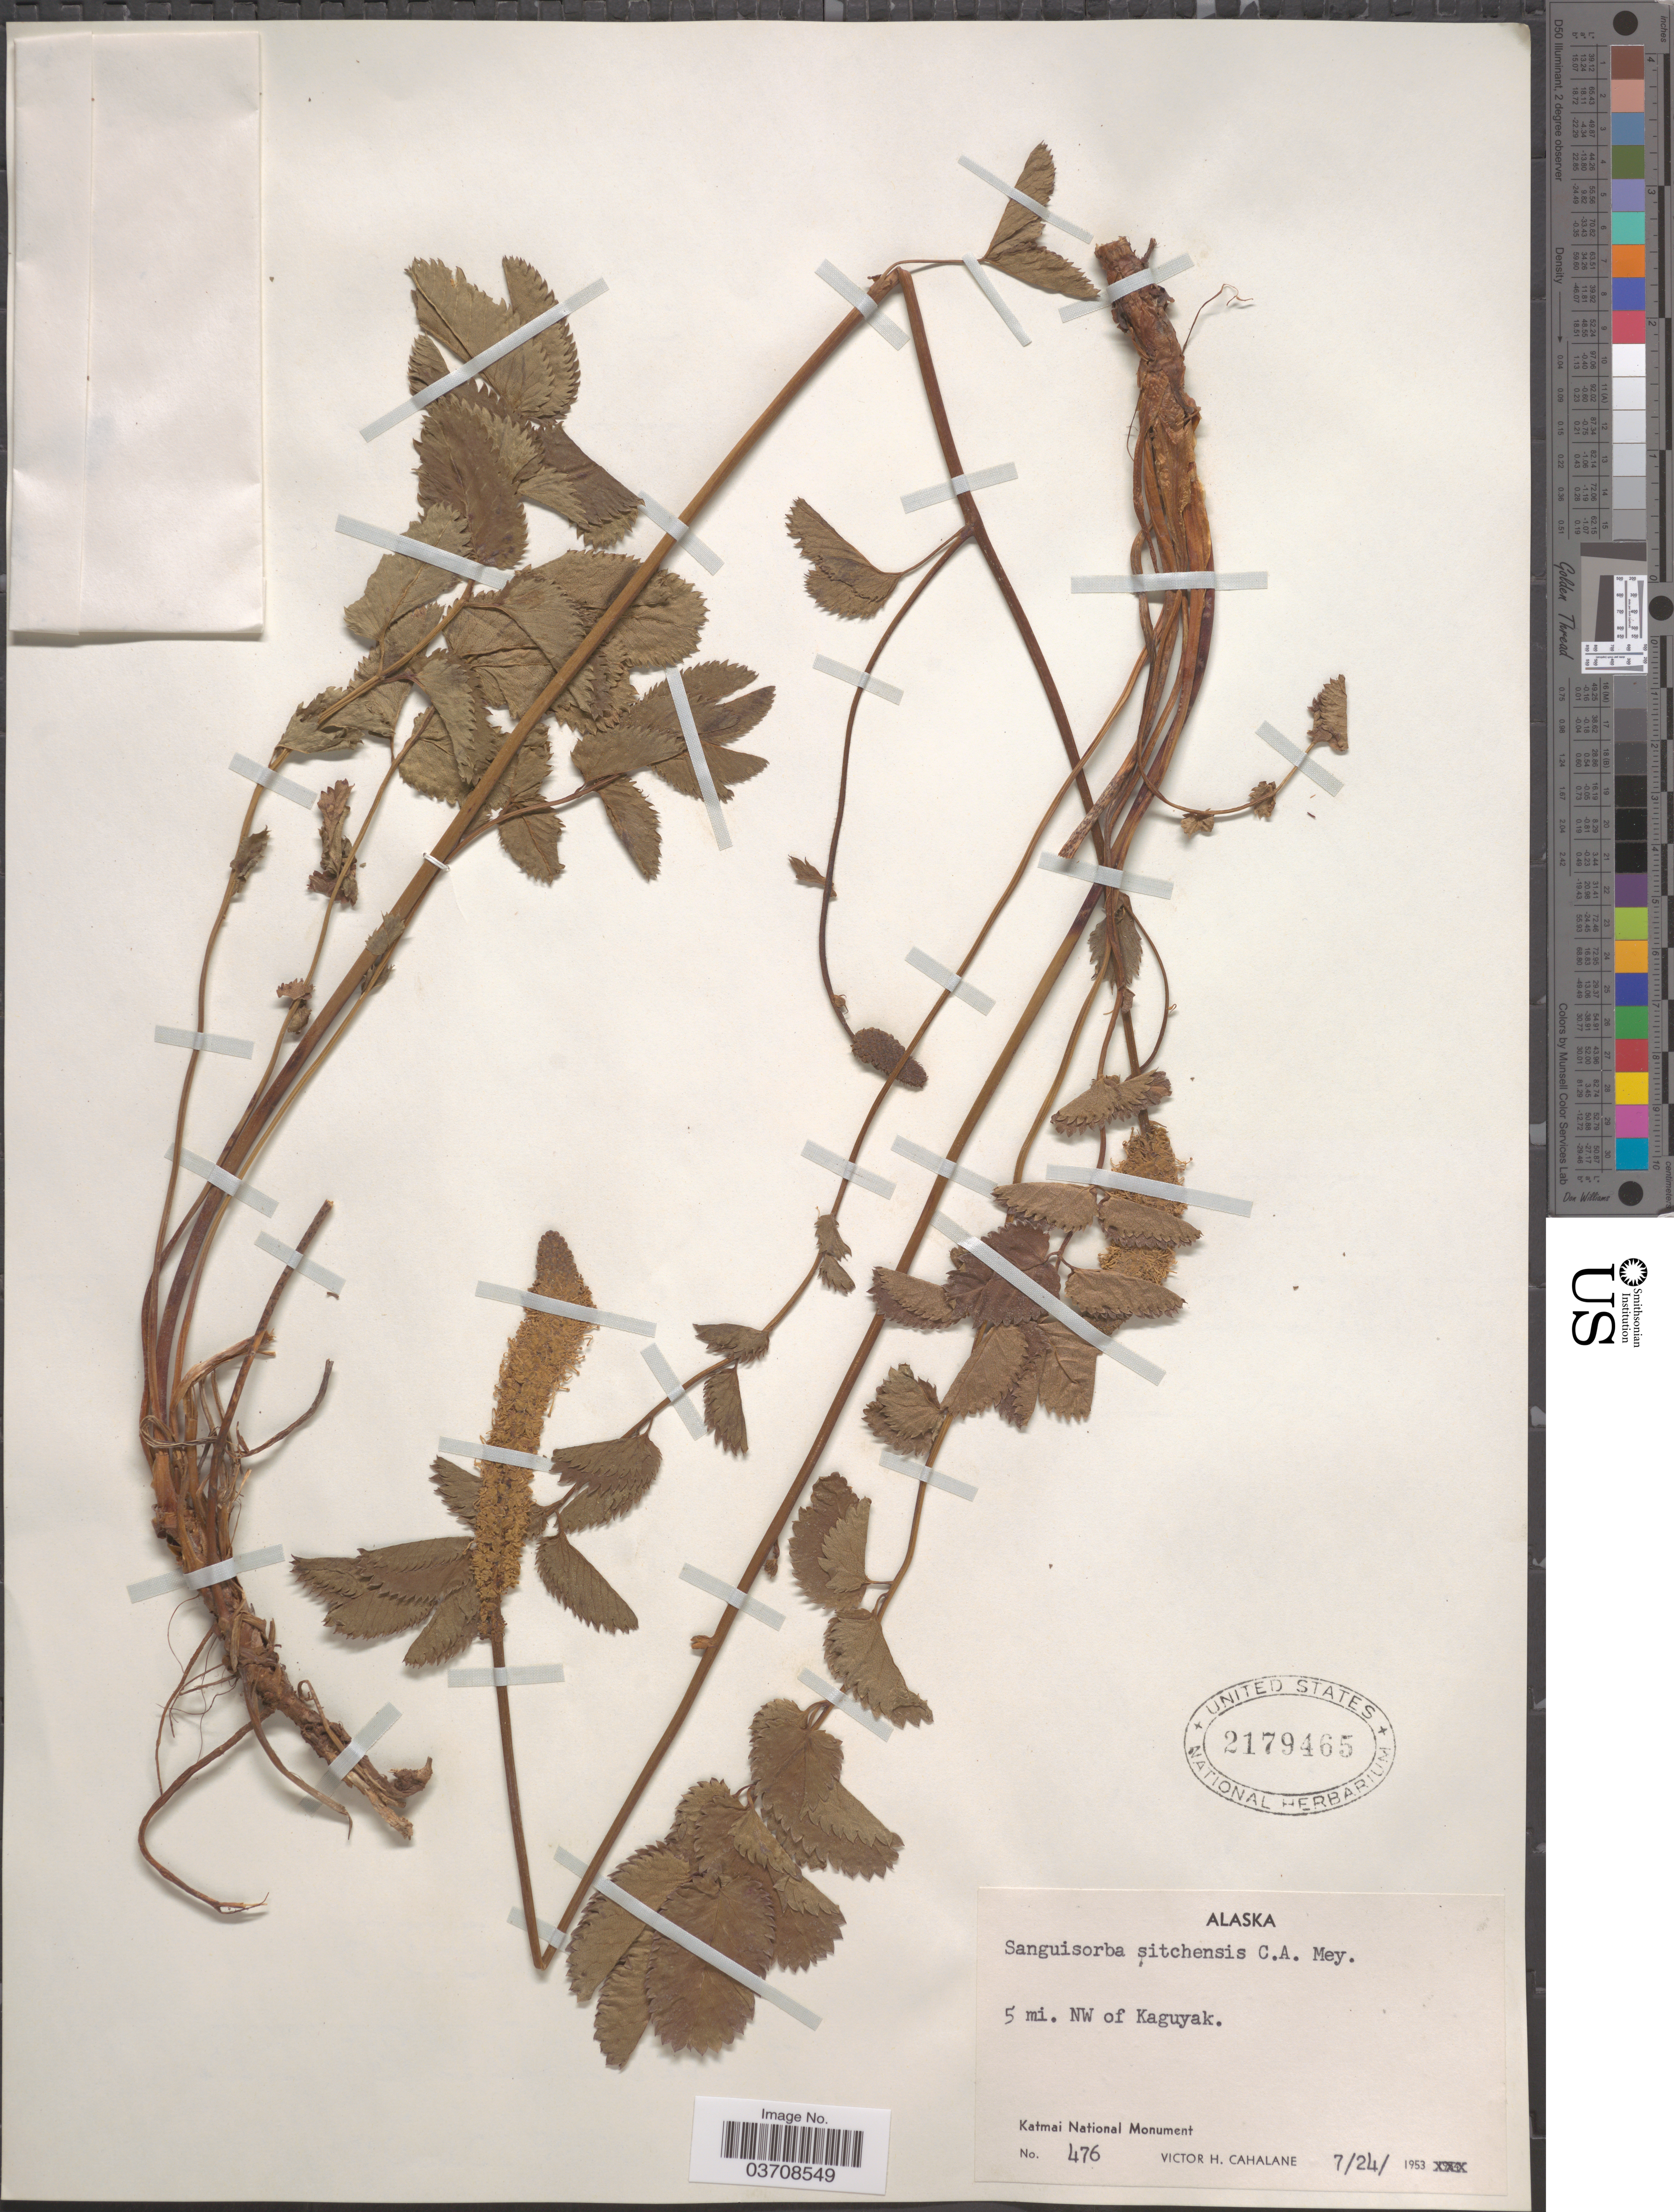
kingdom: Plantae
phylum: Tracheophyta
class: Magnoliopsida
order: Rosales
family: Rosaceae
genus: Sanguisorba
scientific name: Sanguisorba stipulata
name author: Raf.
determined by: Strong, Mark T., (BOT), Smithsonian Institution - National Museum of Natural History (UNITED STATES)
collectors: V. Cahalane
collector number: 476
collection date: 1953-07-24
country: United States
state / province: Alaska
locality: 5 mi. NW of Kaguyak. Katmai National Monument.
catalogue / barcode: US 2179465